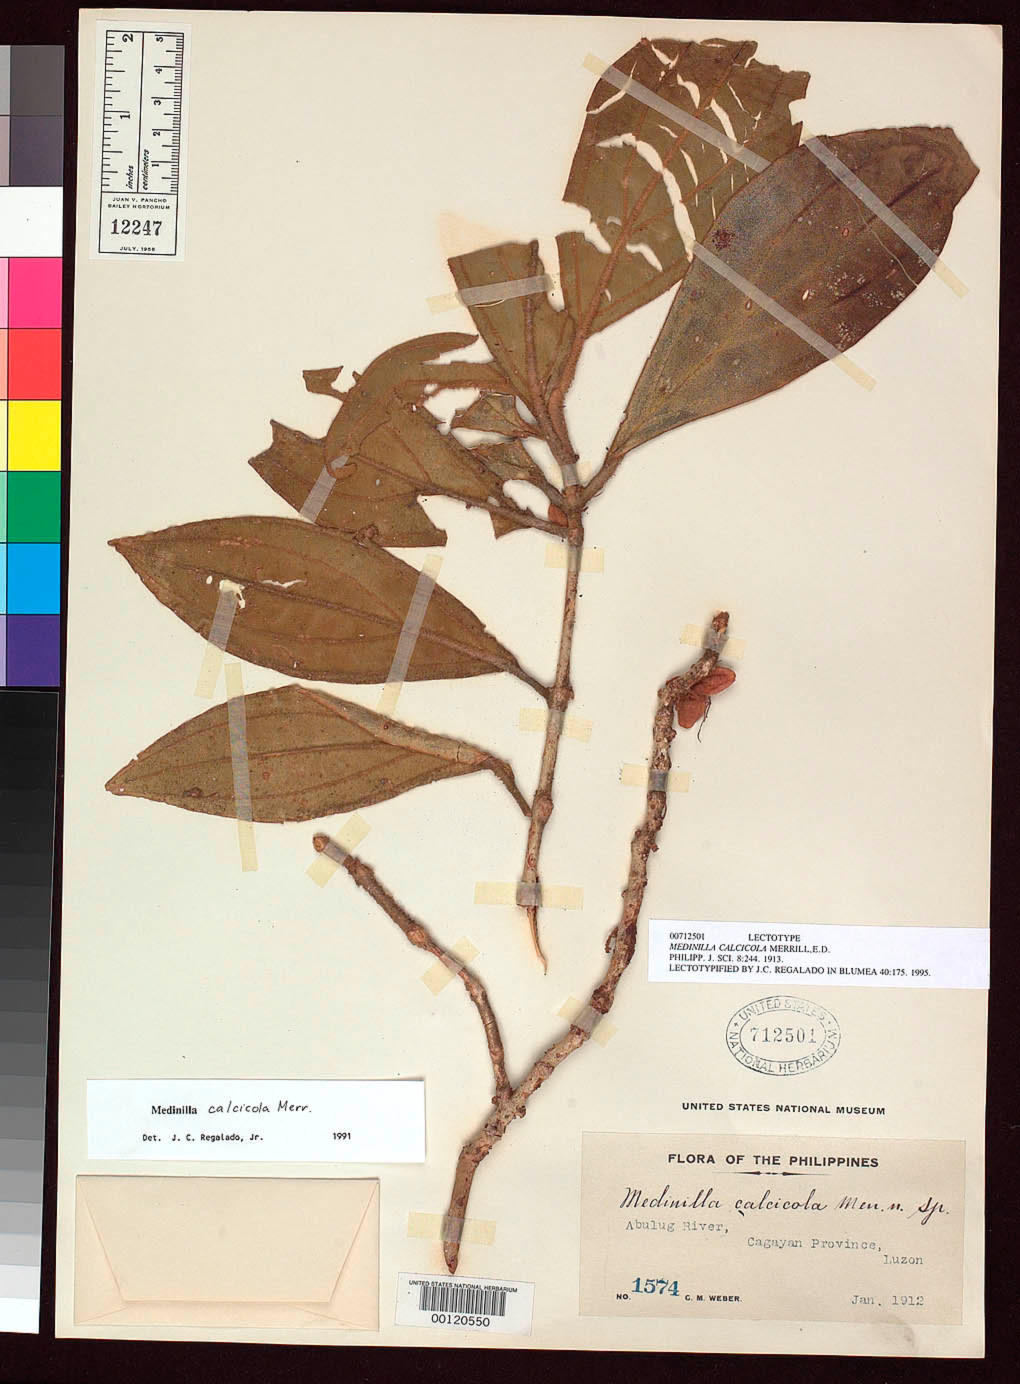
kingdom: Plantae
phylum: Tracheophyta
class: Magnoliopsida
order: Myrtales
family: Melastomataceae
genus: Medinilla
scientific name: Medinilla calcicola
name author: Merr.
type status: Lectotype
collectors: C. M. Weber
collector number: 1574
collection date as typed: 29 Jan 1912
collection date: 1912-01-29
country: Philippines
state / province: Cagayan Valley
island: Luzon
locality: Abulug River. Cagayan.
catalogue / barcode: US 712501